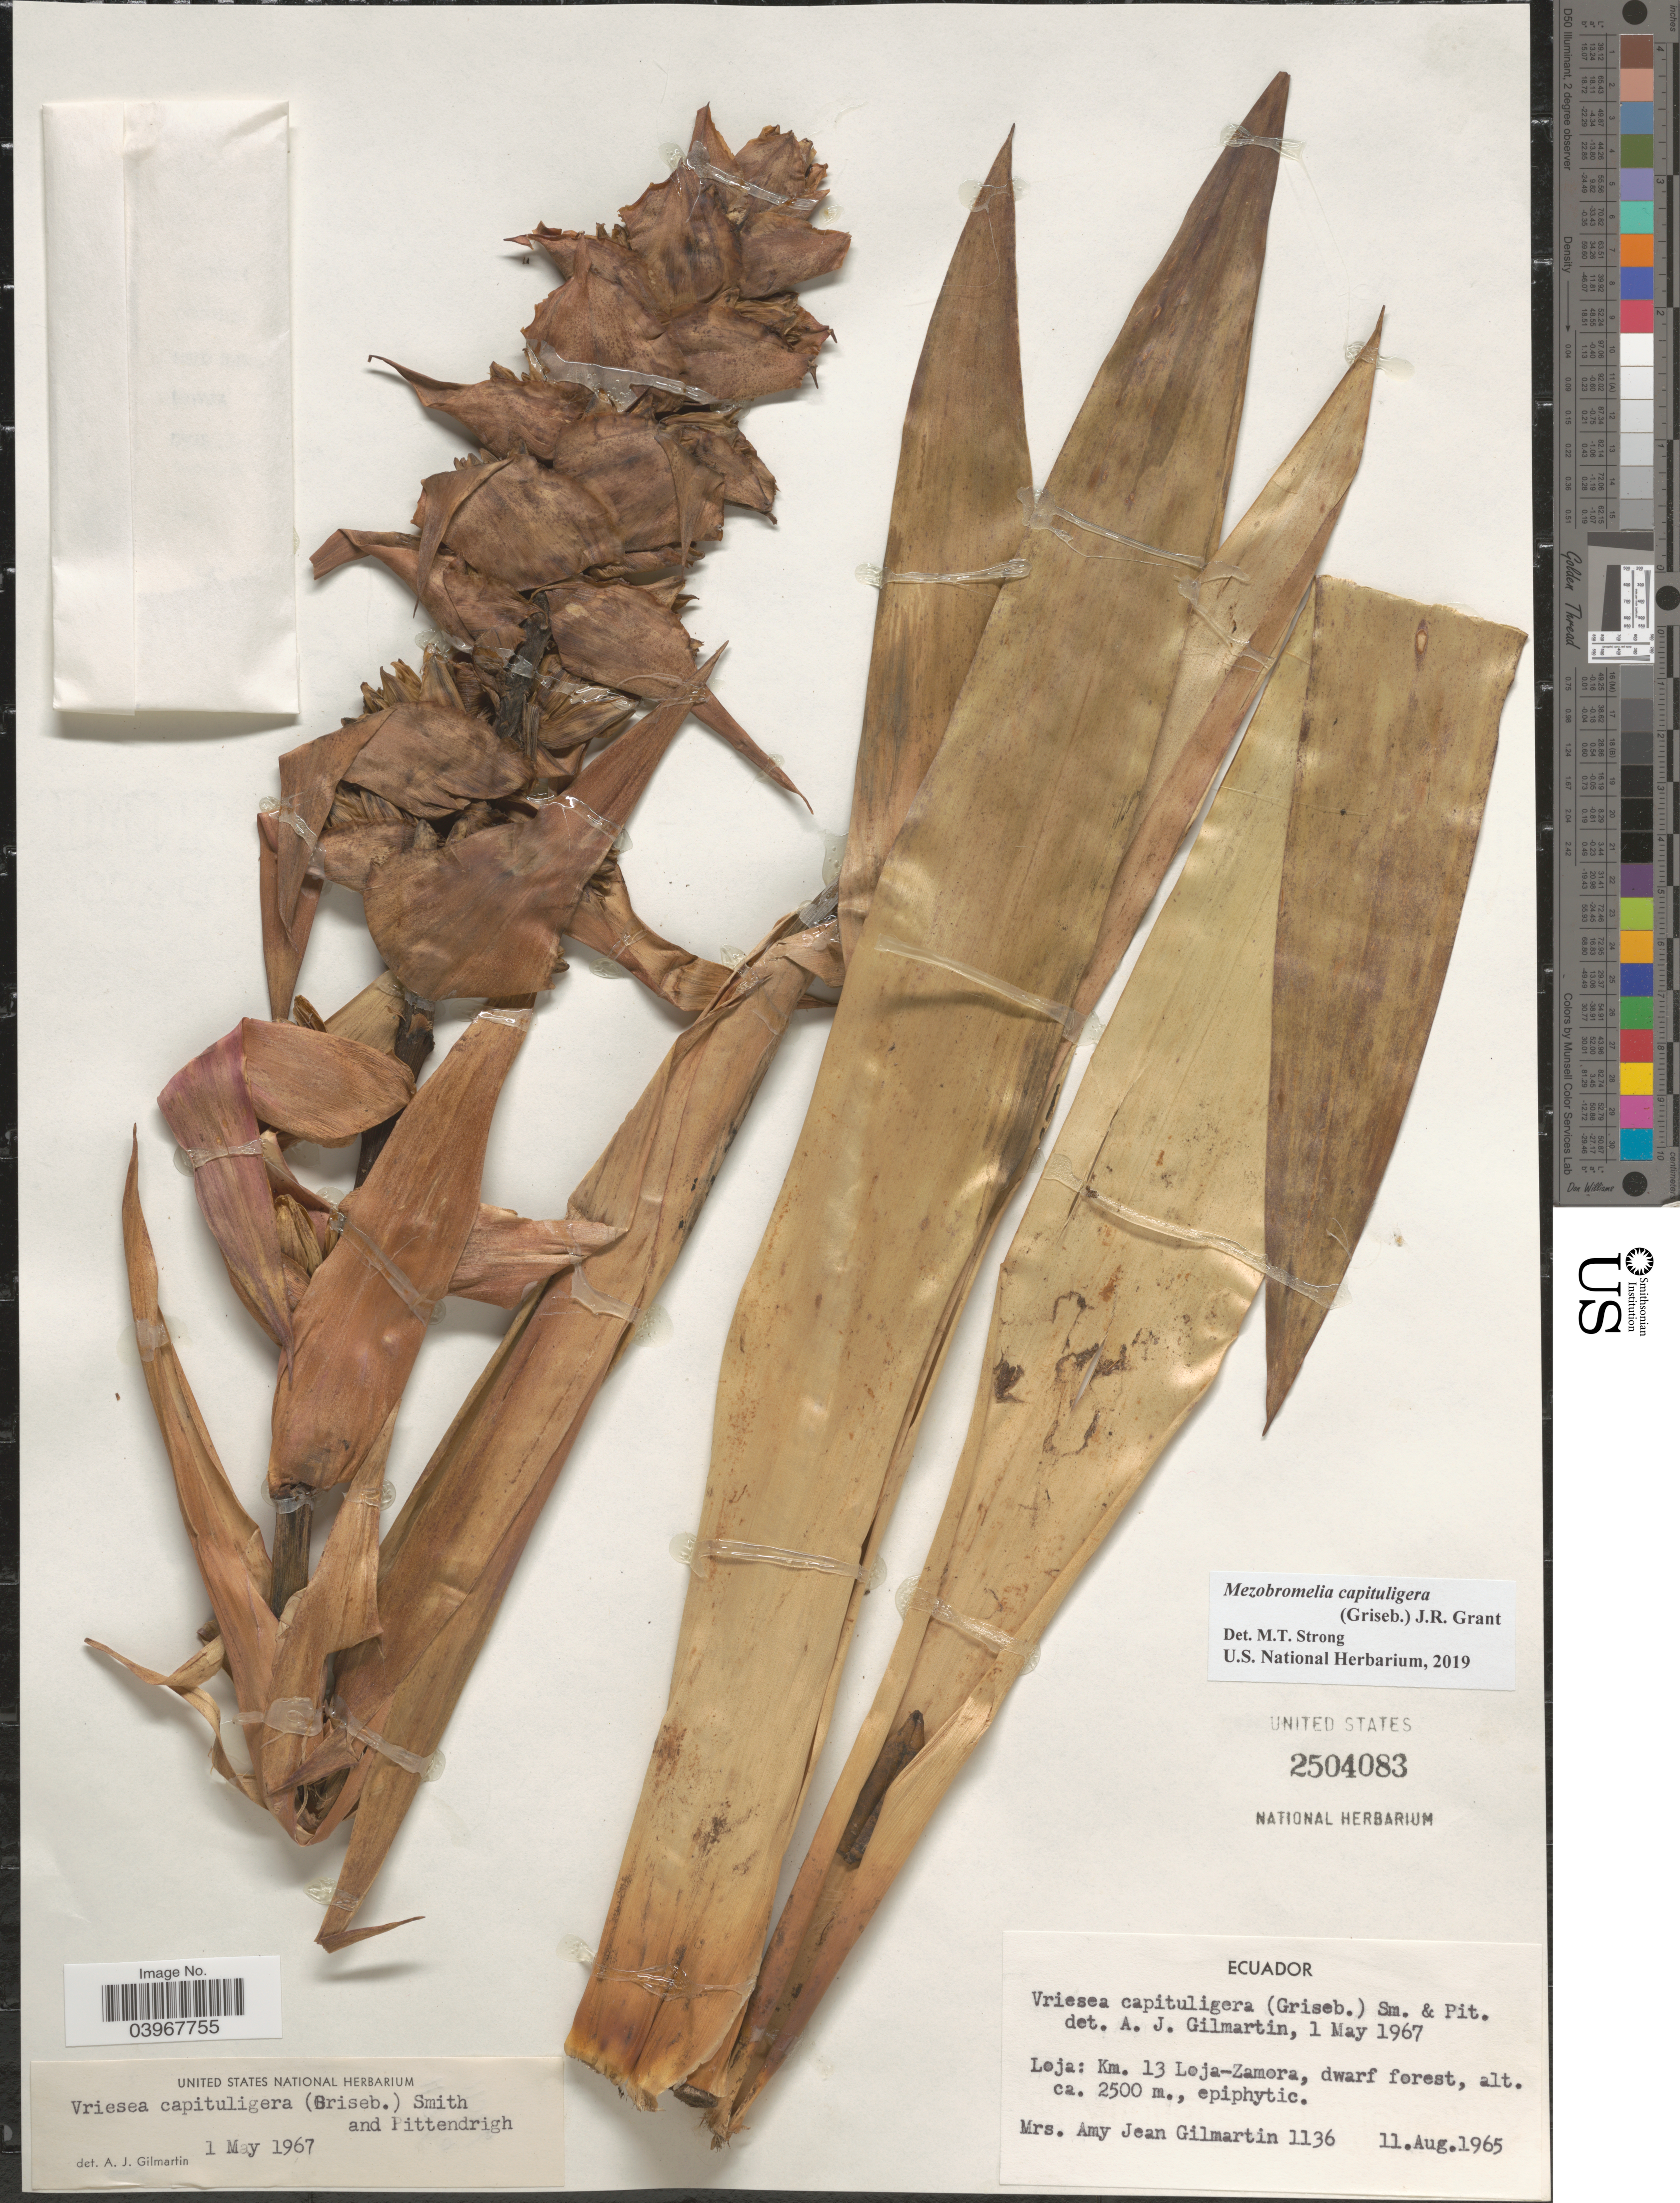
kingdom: Plantae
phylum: Tracheophyta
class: Liliopsida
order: Poales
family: Bromeliaceae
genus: Mezobromelia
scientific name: Mezobromelia capituligera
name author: (Griseb.) J.R. Grant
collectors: A. J. Gilmartin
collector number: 1136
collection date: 1965-08-11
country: Ecuador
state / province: Loja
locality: Km. 13 Loja-Zamora.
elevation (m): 2500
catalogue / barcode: US 2504083